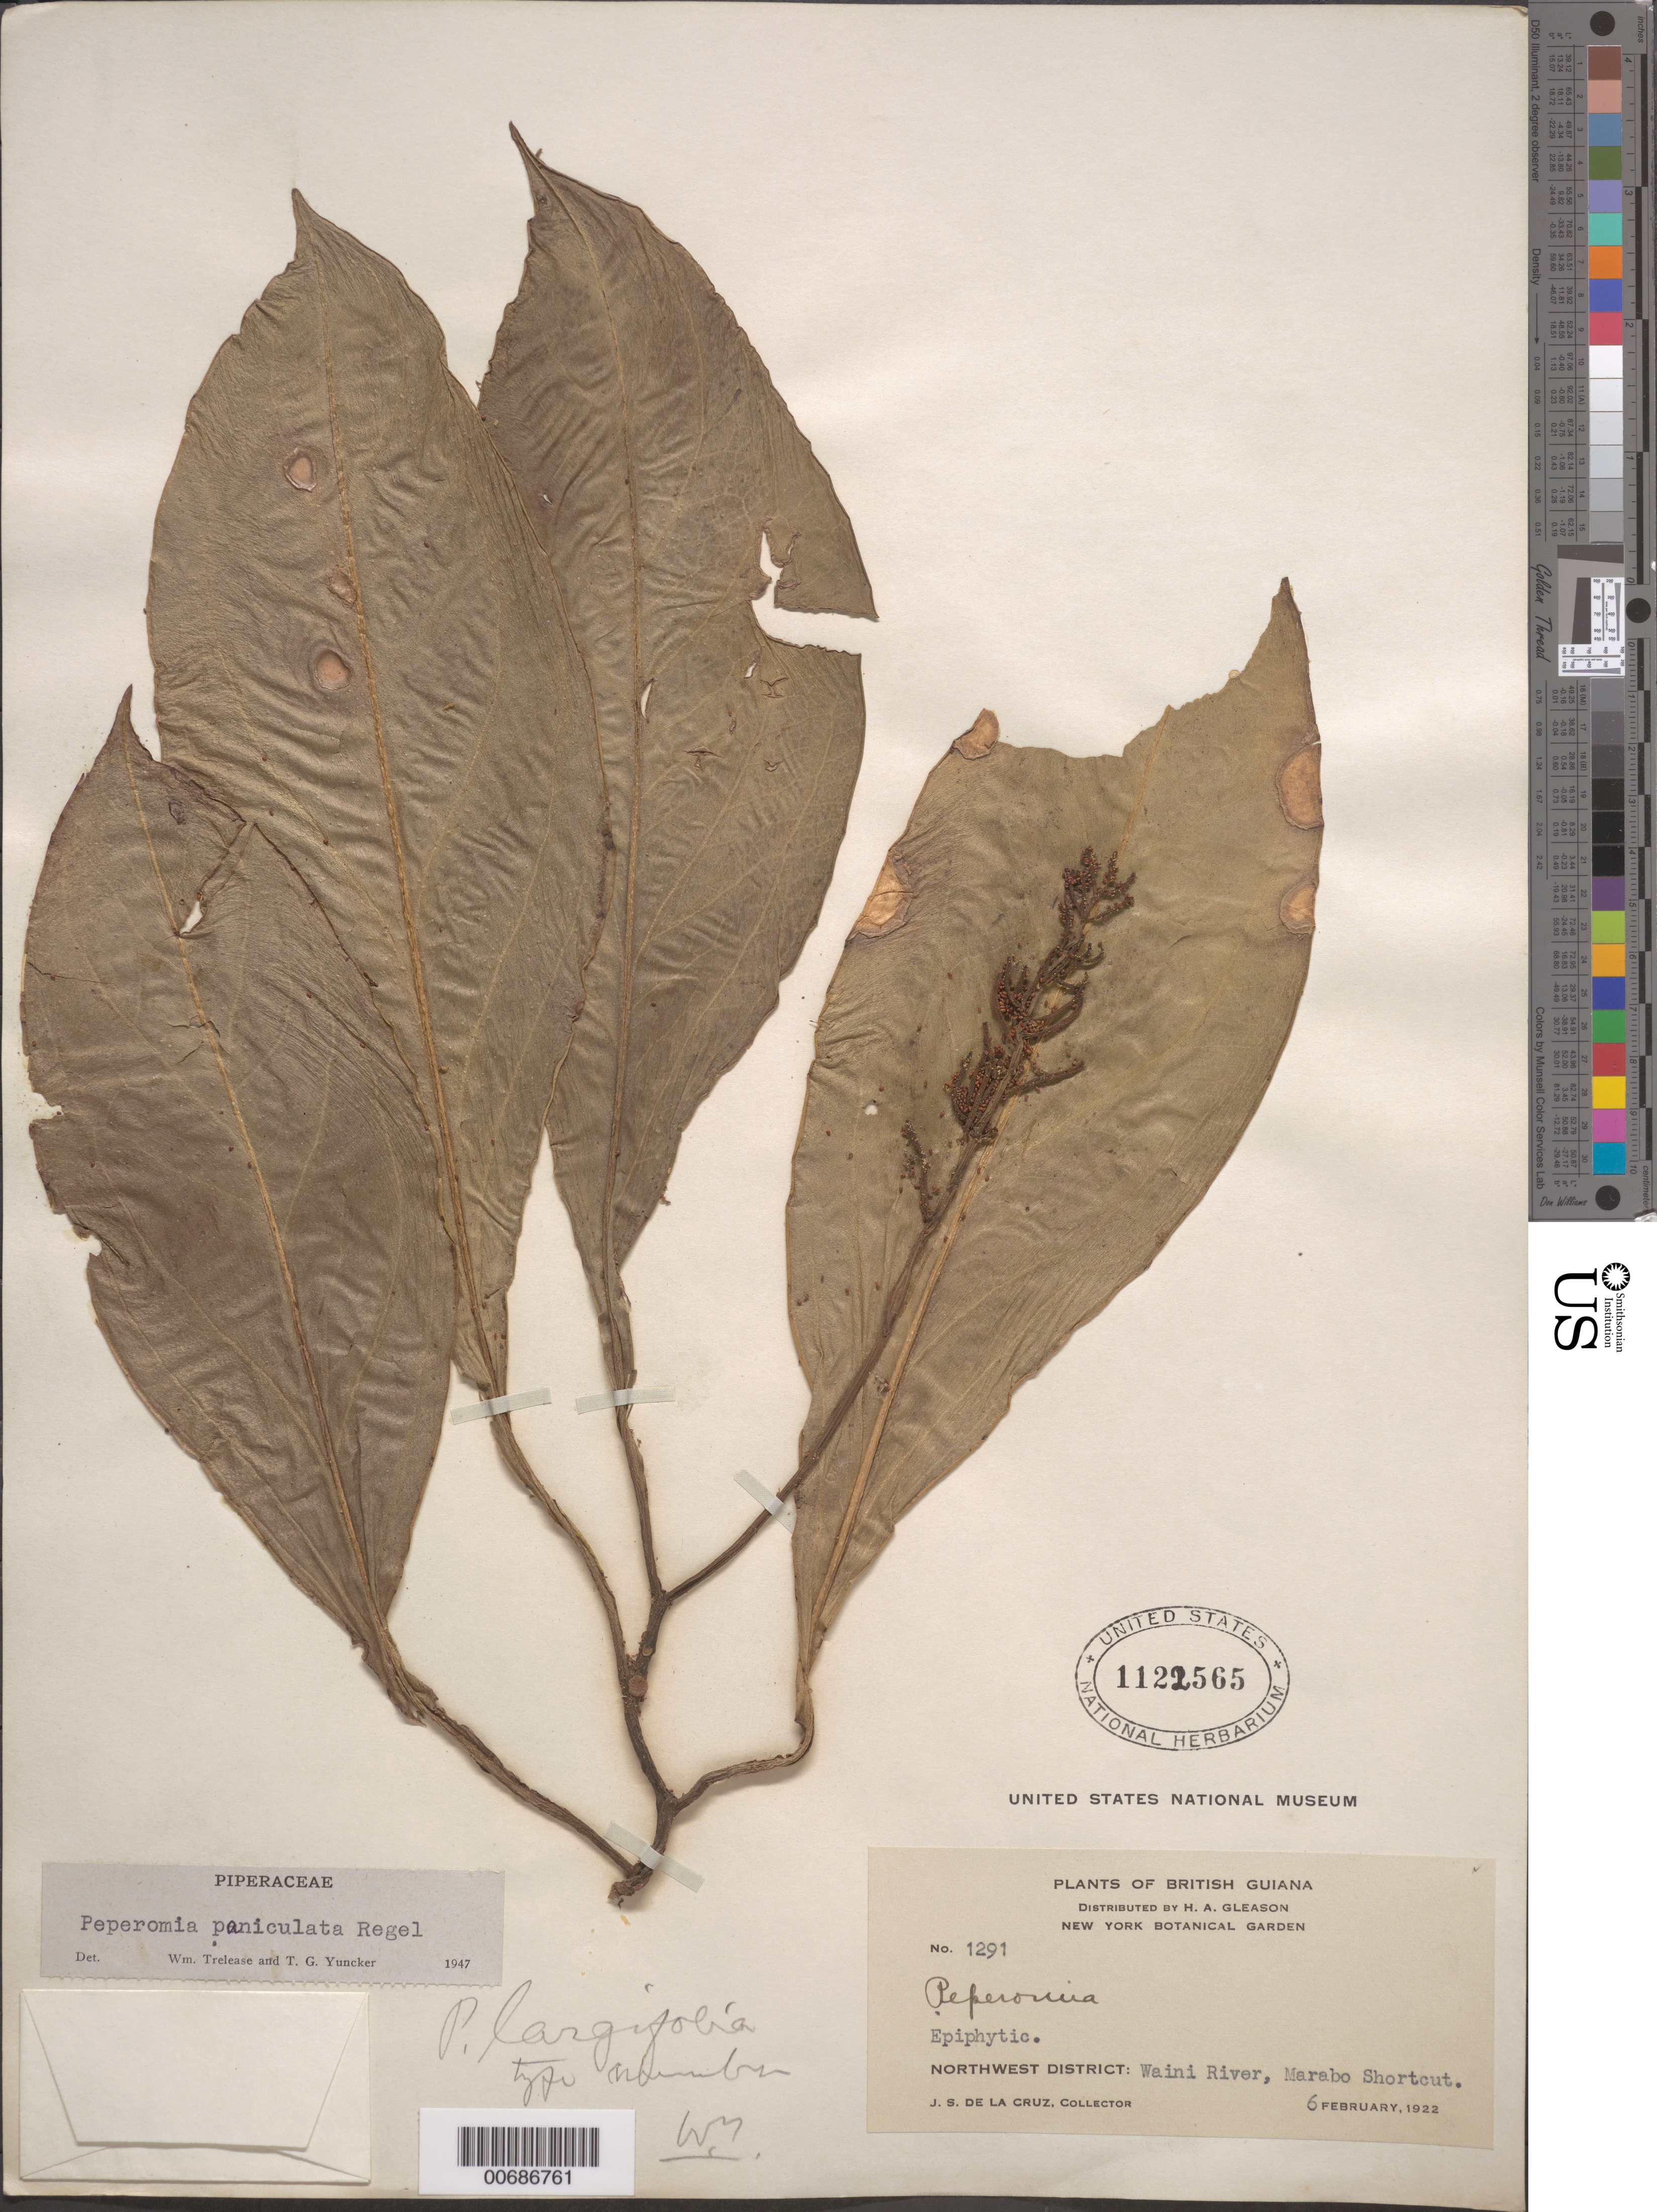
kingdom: Plantae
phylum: Tracheophyta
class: Magnoliopsida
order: Piperales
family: Piperaceae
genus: Peperomia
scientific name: Peperomia paniculata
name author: A. Regel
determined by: Trelease, W.; Yuncker, T. G.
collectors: J. S. de la Cruz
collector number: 1291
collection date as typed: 6-Feb-22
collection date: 1922-02-06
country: Guyana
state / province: Barima-Waini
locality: Waini River, Marabo Shortcut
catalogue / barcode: US 1122565